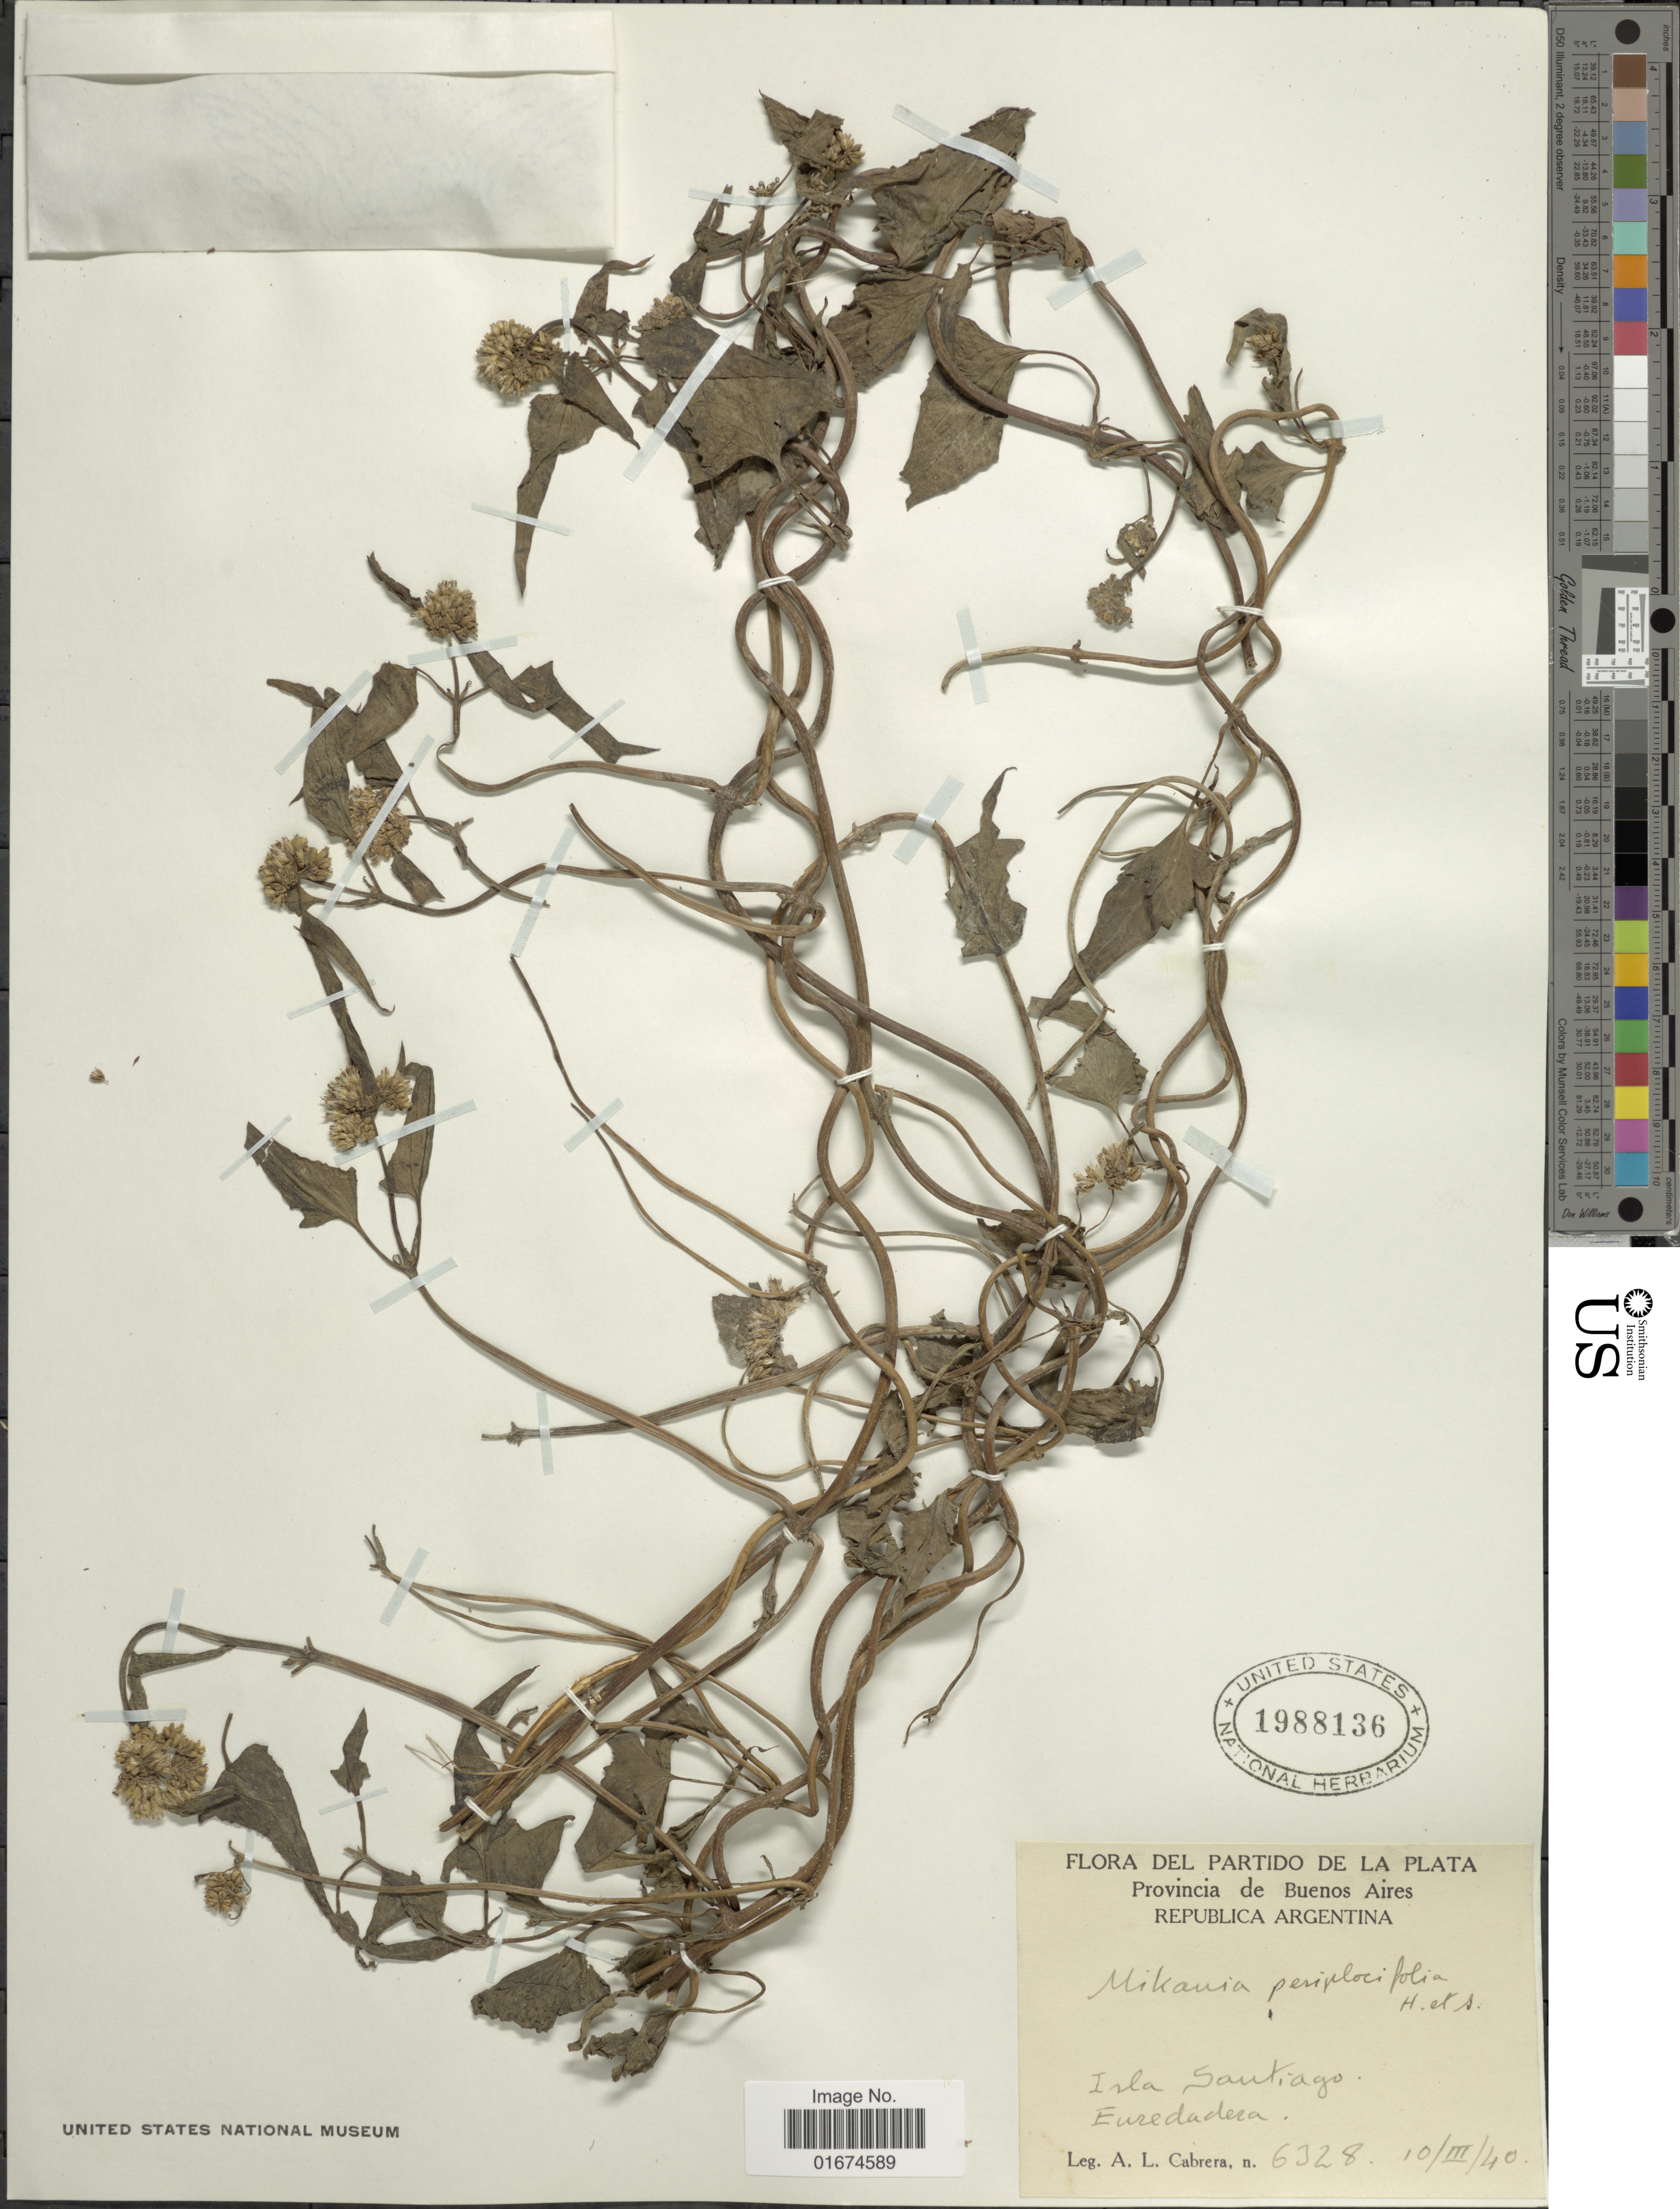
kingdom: Plantae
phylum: Tracheophyta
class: Magnoliopsida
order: Asterales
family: Asteraceae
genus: Mikania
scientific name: Mikania periplocifolia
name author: Hook. & Arn.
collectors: A. L. Cabrera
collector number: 6328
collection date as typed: Transcribed d/m/y: 10/3/40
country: Argentina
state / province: Buenos Aires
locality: Isla Santiago, Euredadera, del Partido de La Plata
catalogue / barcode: US 1988136